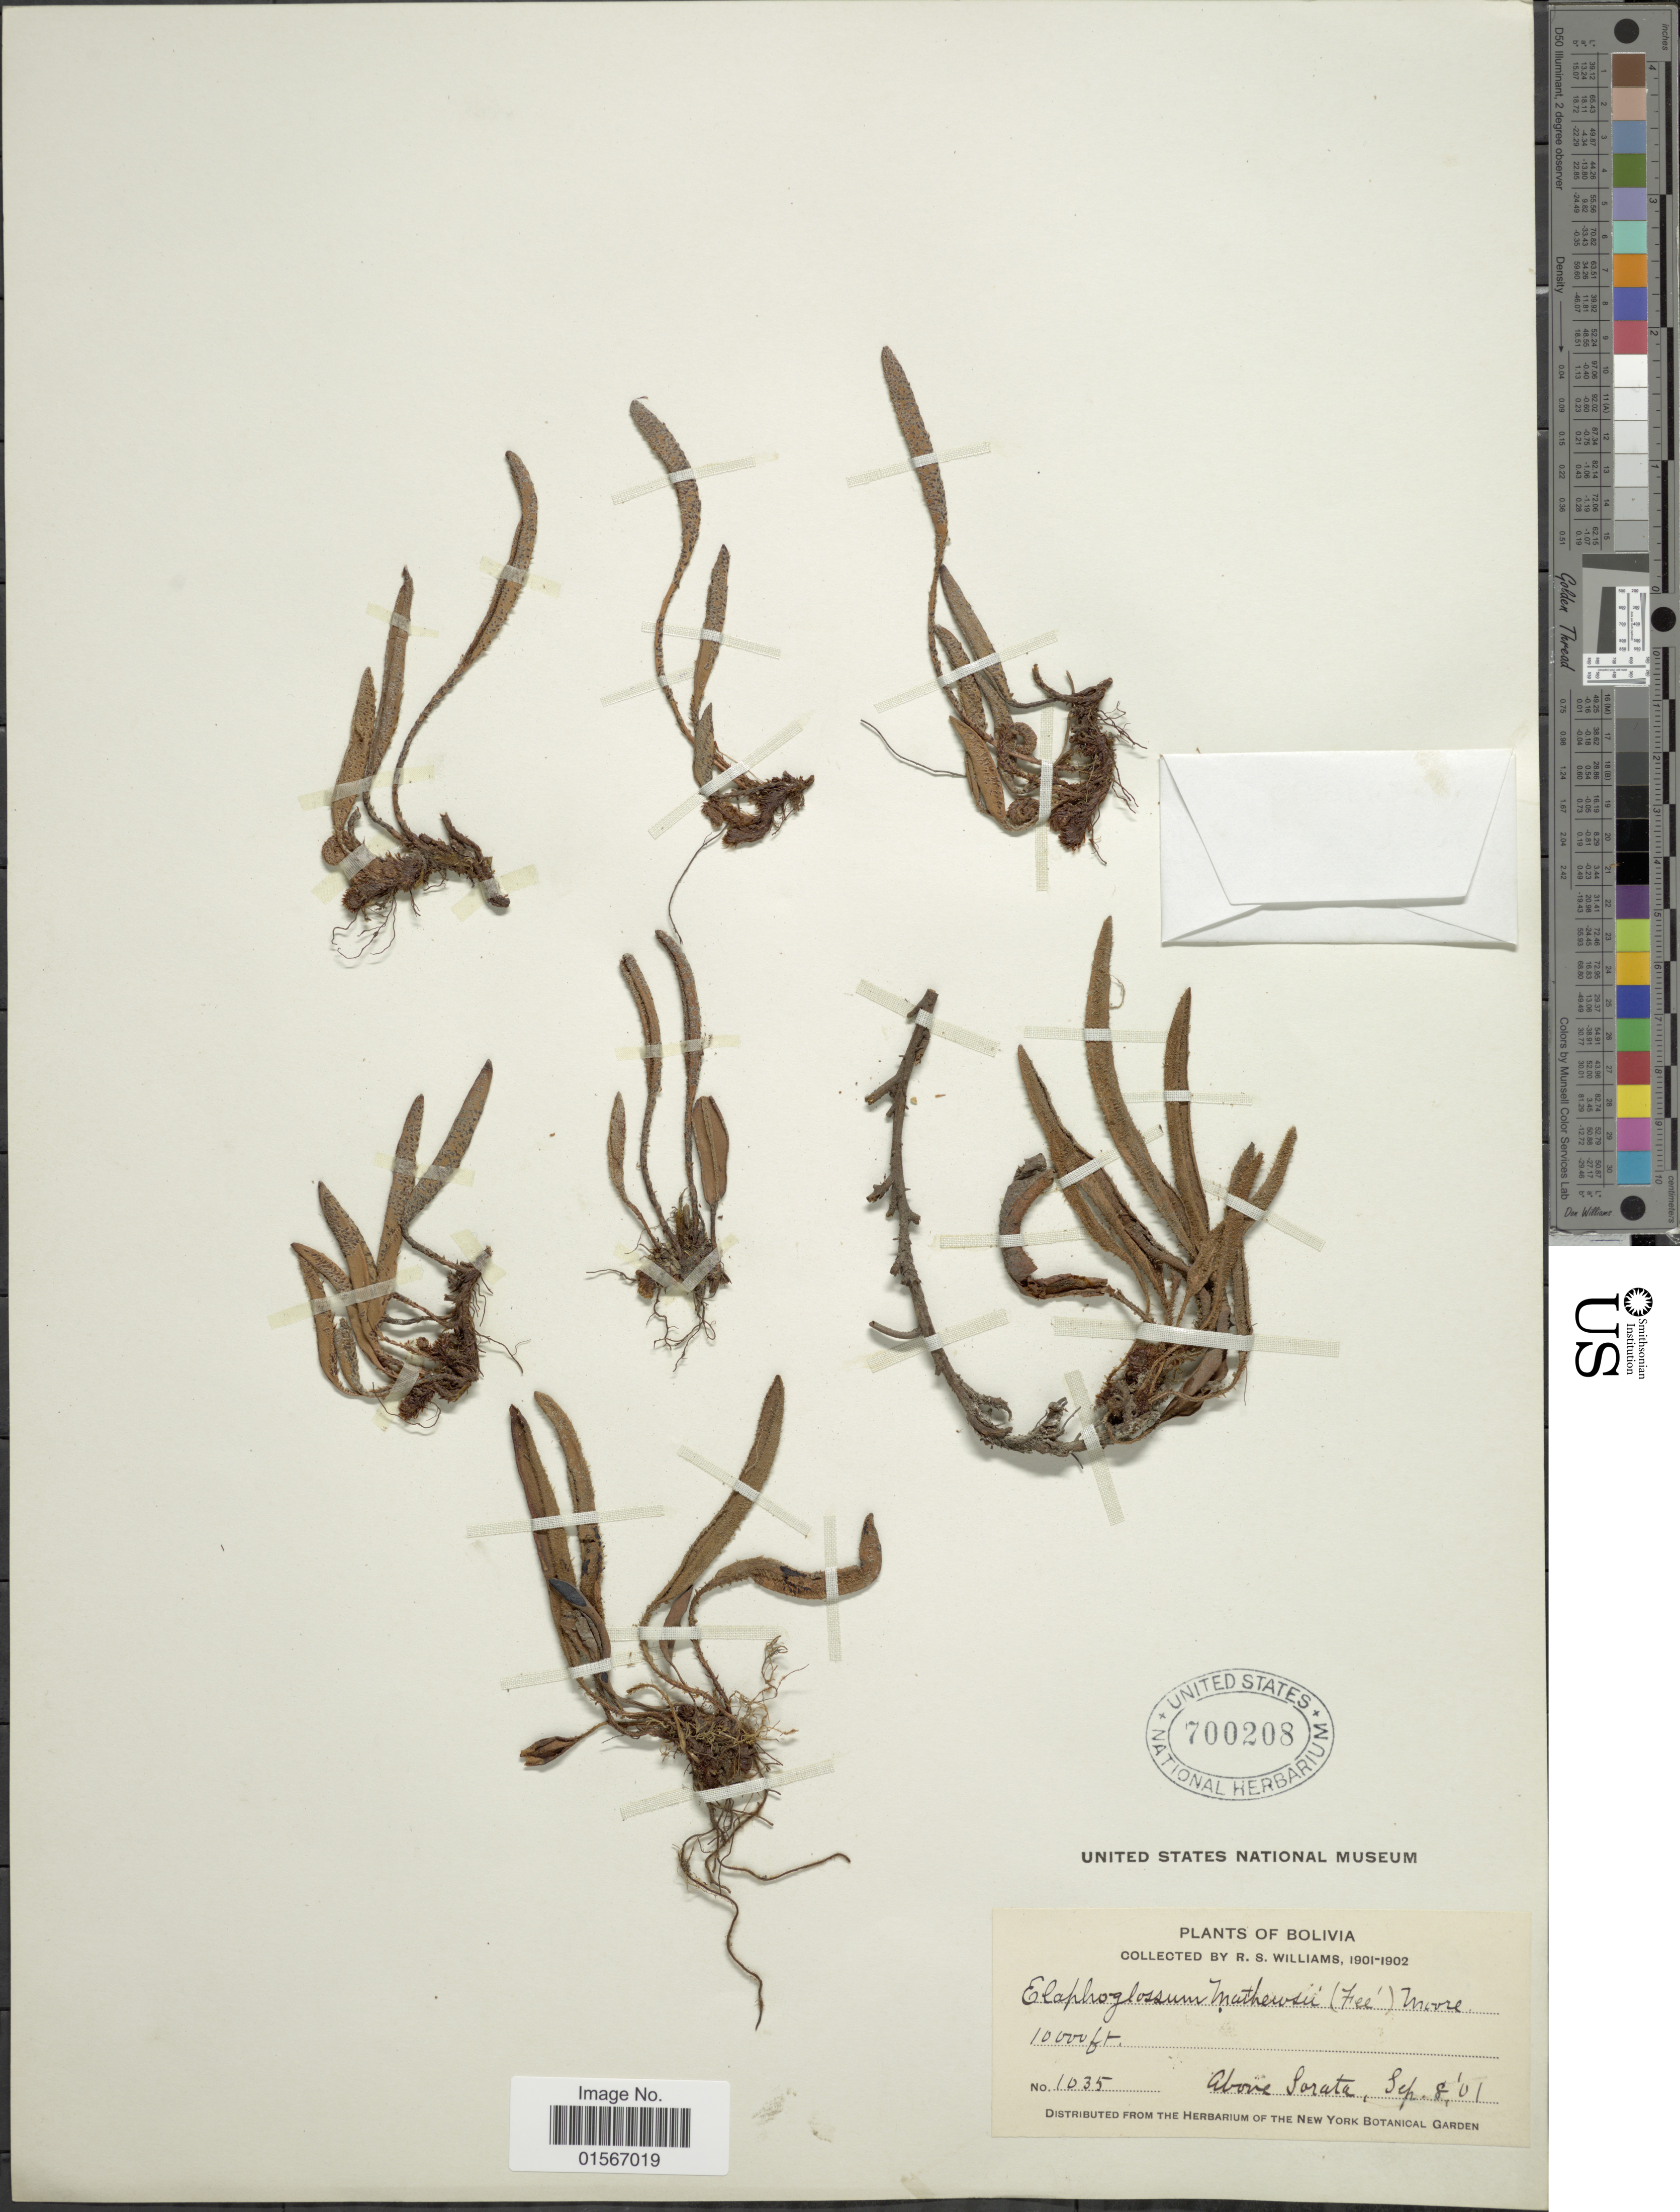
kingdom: Plantae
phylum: Tracheophyta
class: Polypodiopsida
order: Polypodiales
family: Dryopteridaceae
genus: Elaphoglossum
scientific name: Elaphoglossum mathewsii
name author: (Fée) T. Moore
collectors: R. S. Williams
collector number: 1035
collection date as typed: Sep. 8, '01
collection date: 1901-09-08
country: Bolivia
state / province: La Páz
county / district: Larecaja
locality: Above Sorata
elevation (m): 3048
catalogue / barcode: US 700208